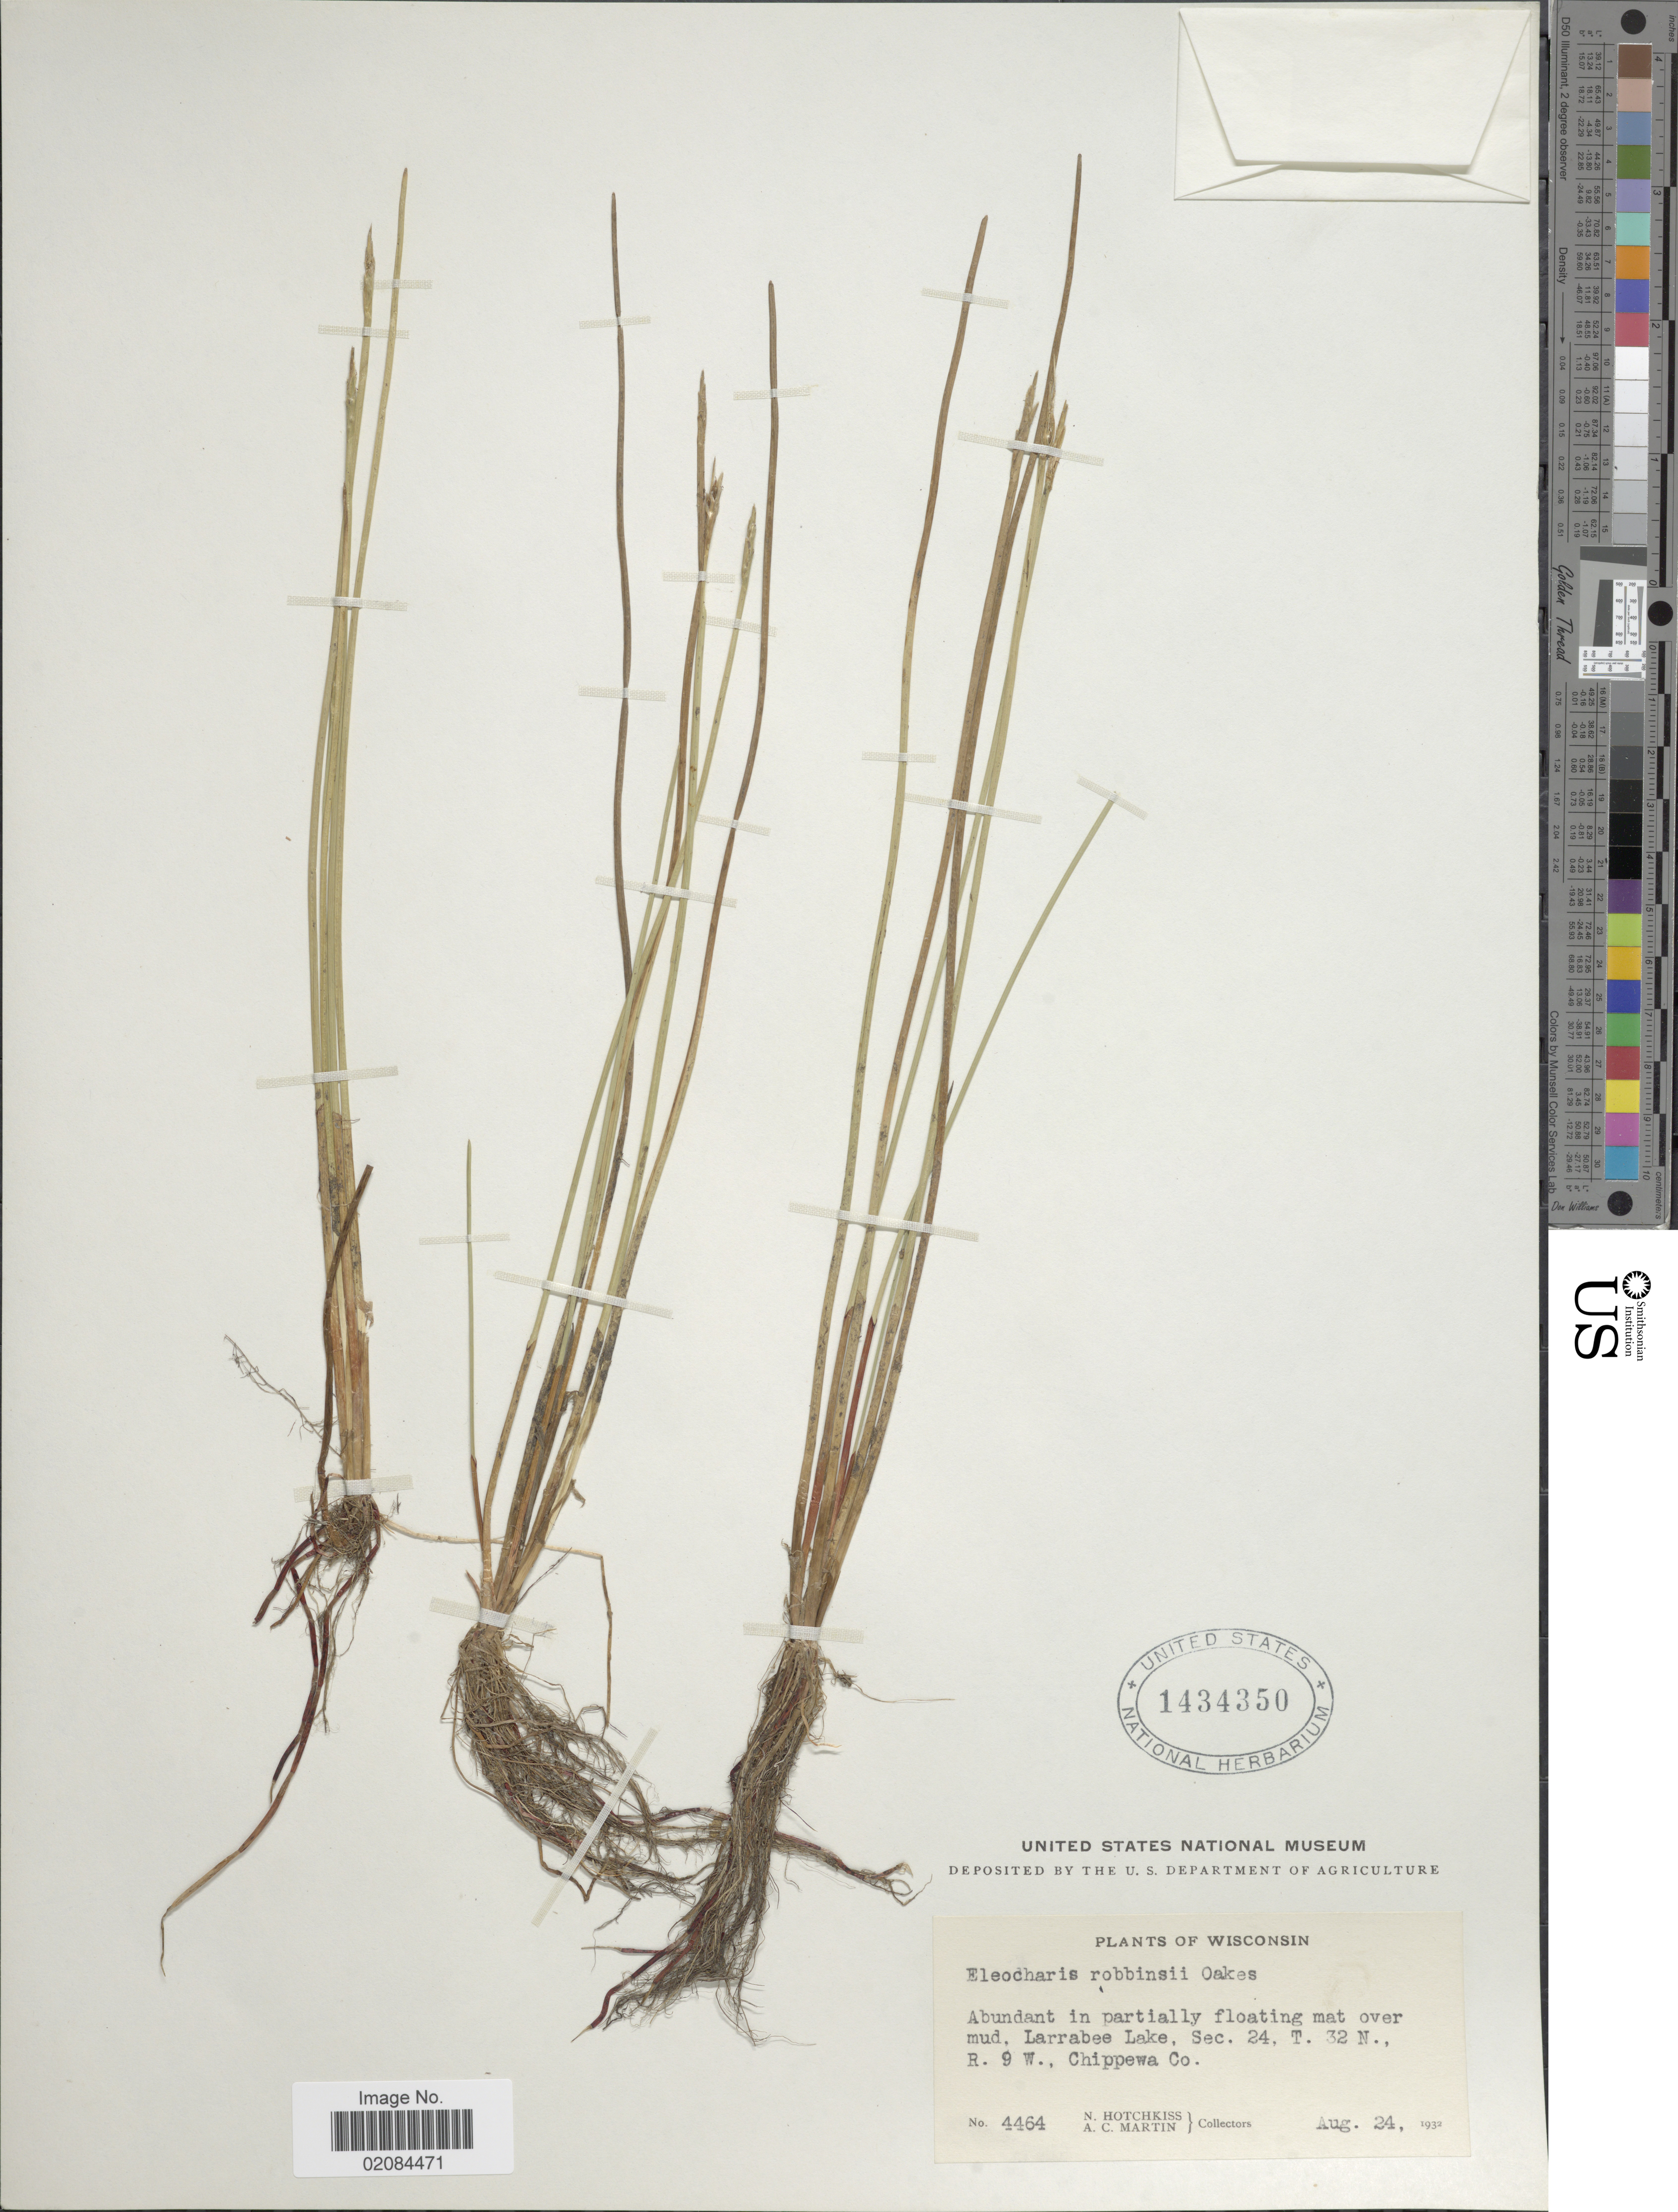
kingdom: Plantae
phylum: Tracheophyta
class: Liliopsida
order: Poales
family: Cyperaceae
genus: Eleocharis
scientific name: Eleocharis robbinsii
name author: Oakes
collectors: N. Hotchkiss & A. C. Martin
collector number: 4464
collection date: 1932-08-24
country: United States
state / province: Wisconsin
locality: Larrabee Lake Sec. 24, T. 32 N., R. 9 W., Chppewa Co.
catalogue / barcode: US 1434350